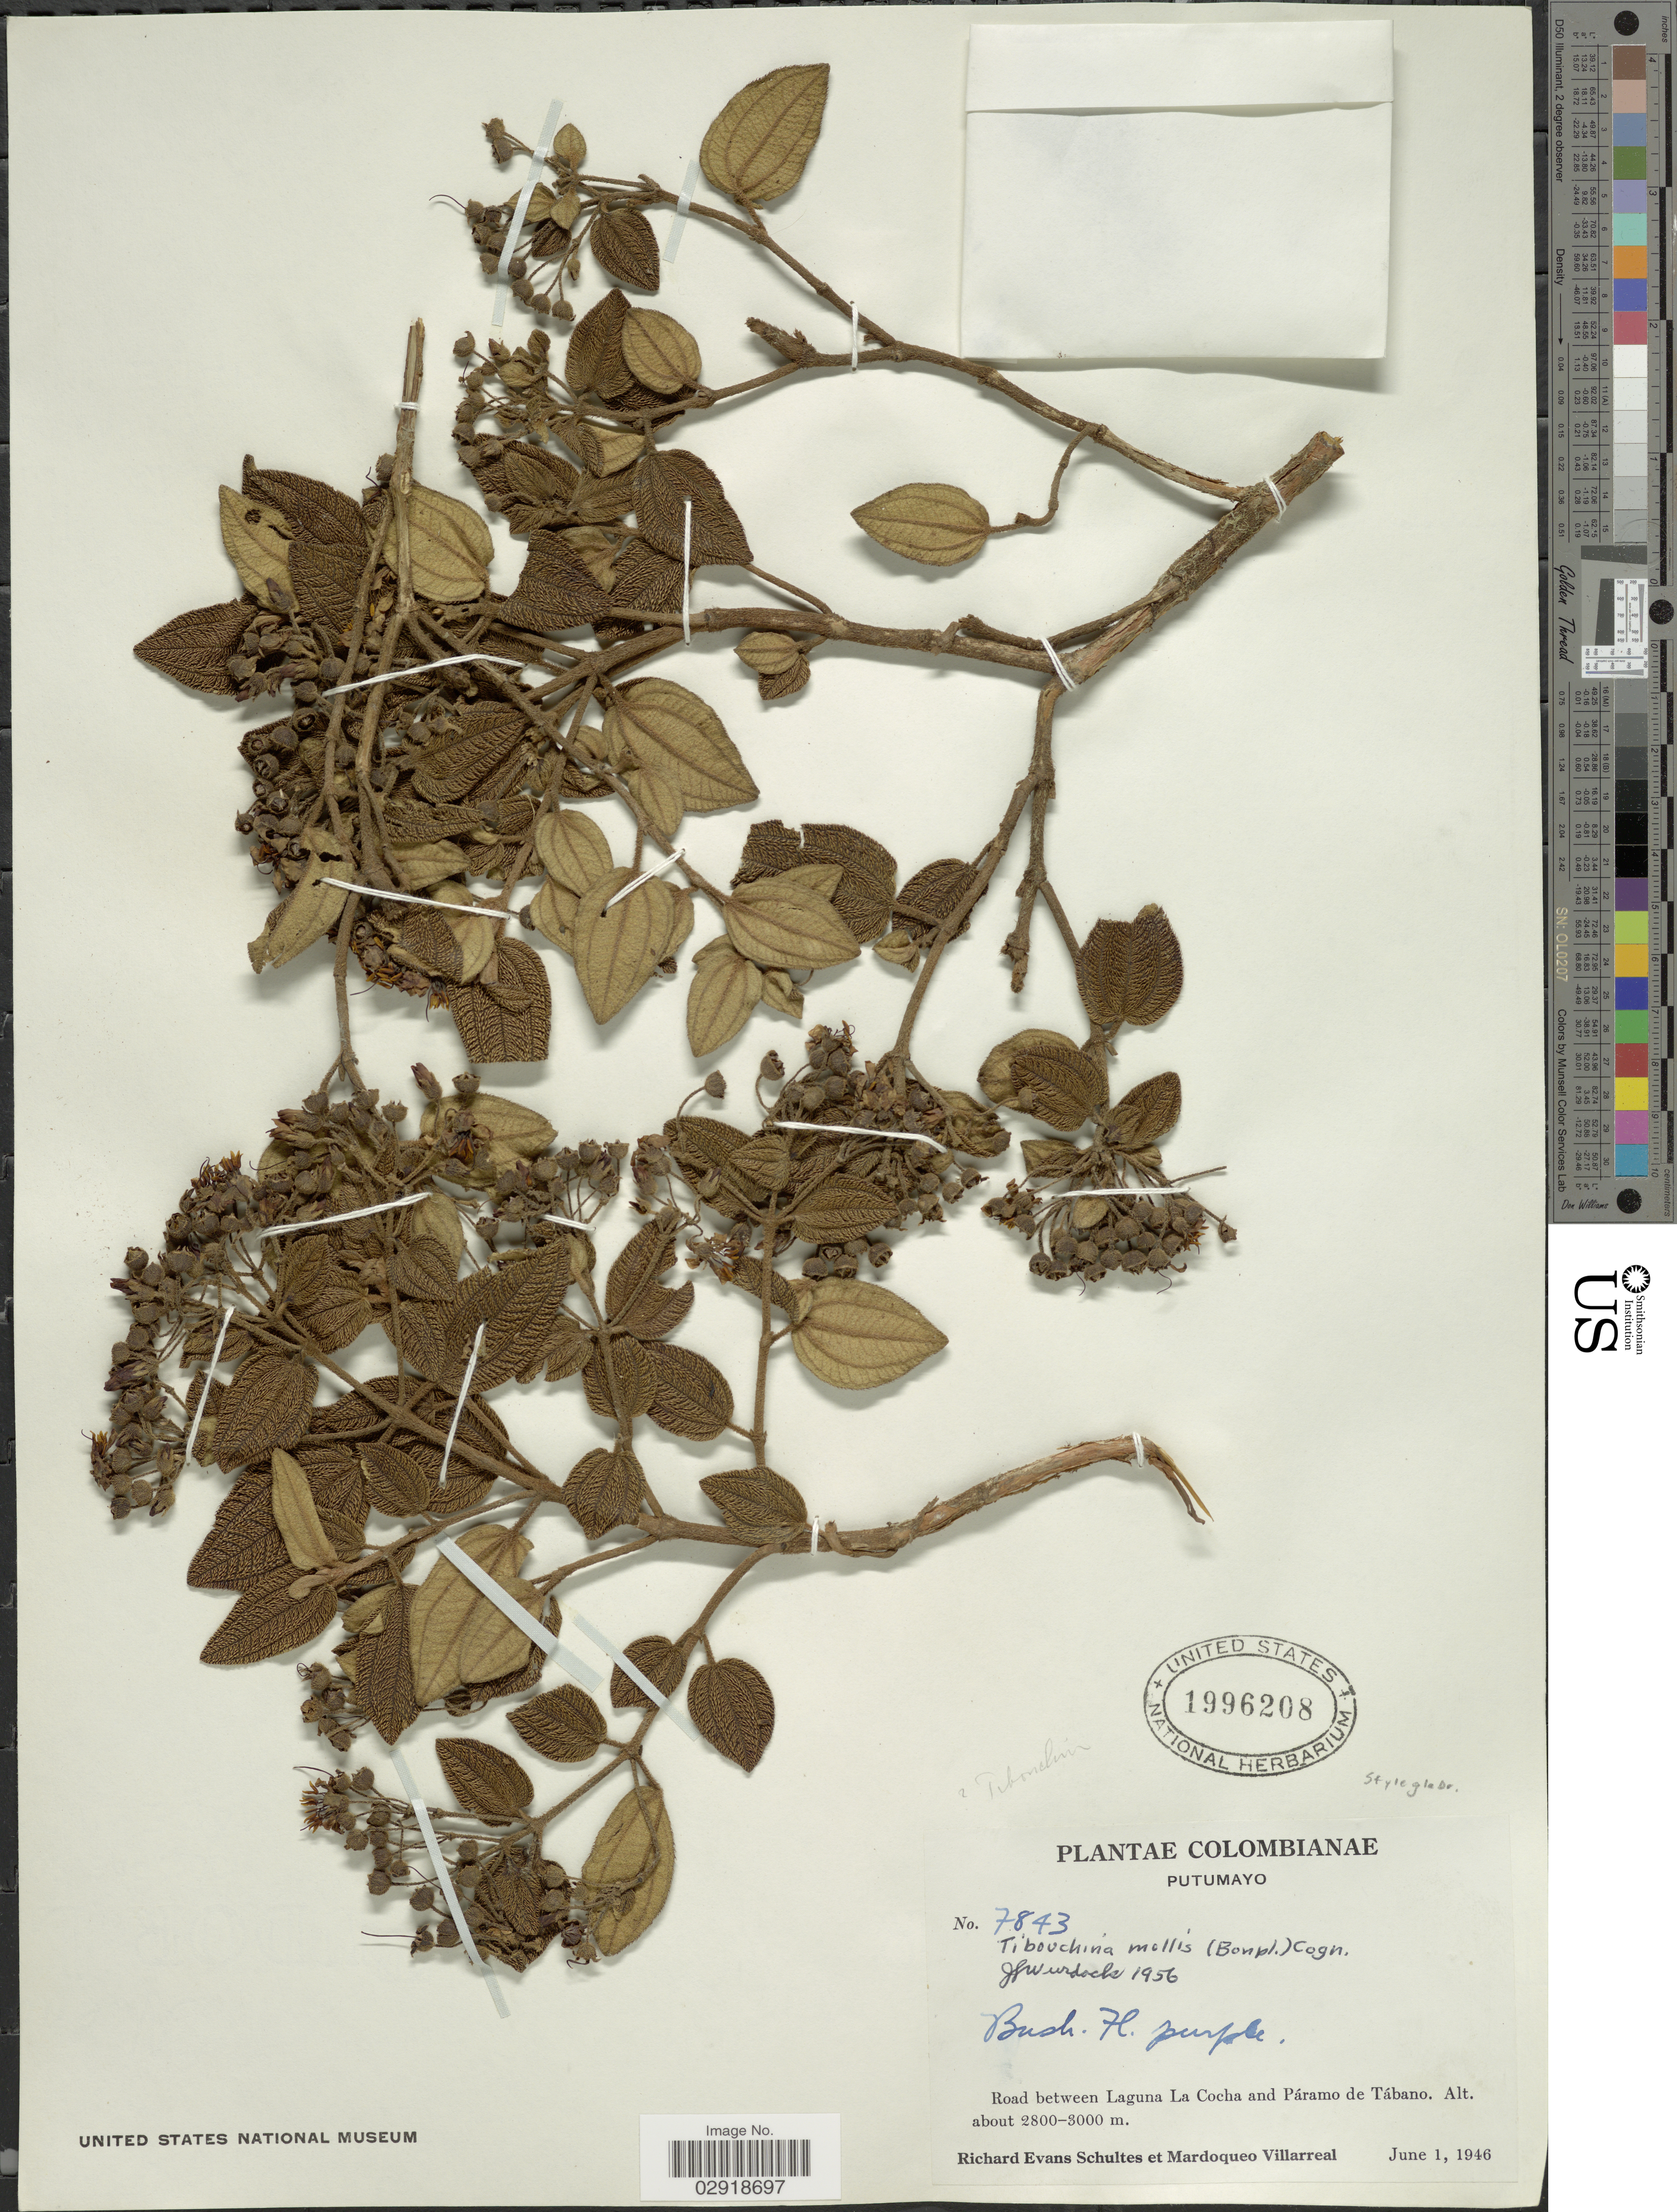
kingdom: Plantae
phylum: Tracheophyta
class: Magnoliopsida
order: Myrtales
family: Melastomataceae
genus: Chaetogastra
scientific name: Chaetogastra mollis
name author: (Bonpl.) DC.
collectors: R. E. Schultes & M. Villarreal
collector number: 7843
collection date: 1946-06-01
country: Colombia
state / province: Putumayo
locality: Road between Laguna La Cocha and Páramo de Tábano.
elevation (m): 2800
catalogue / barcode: US 1996208